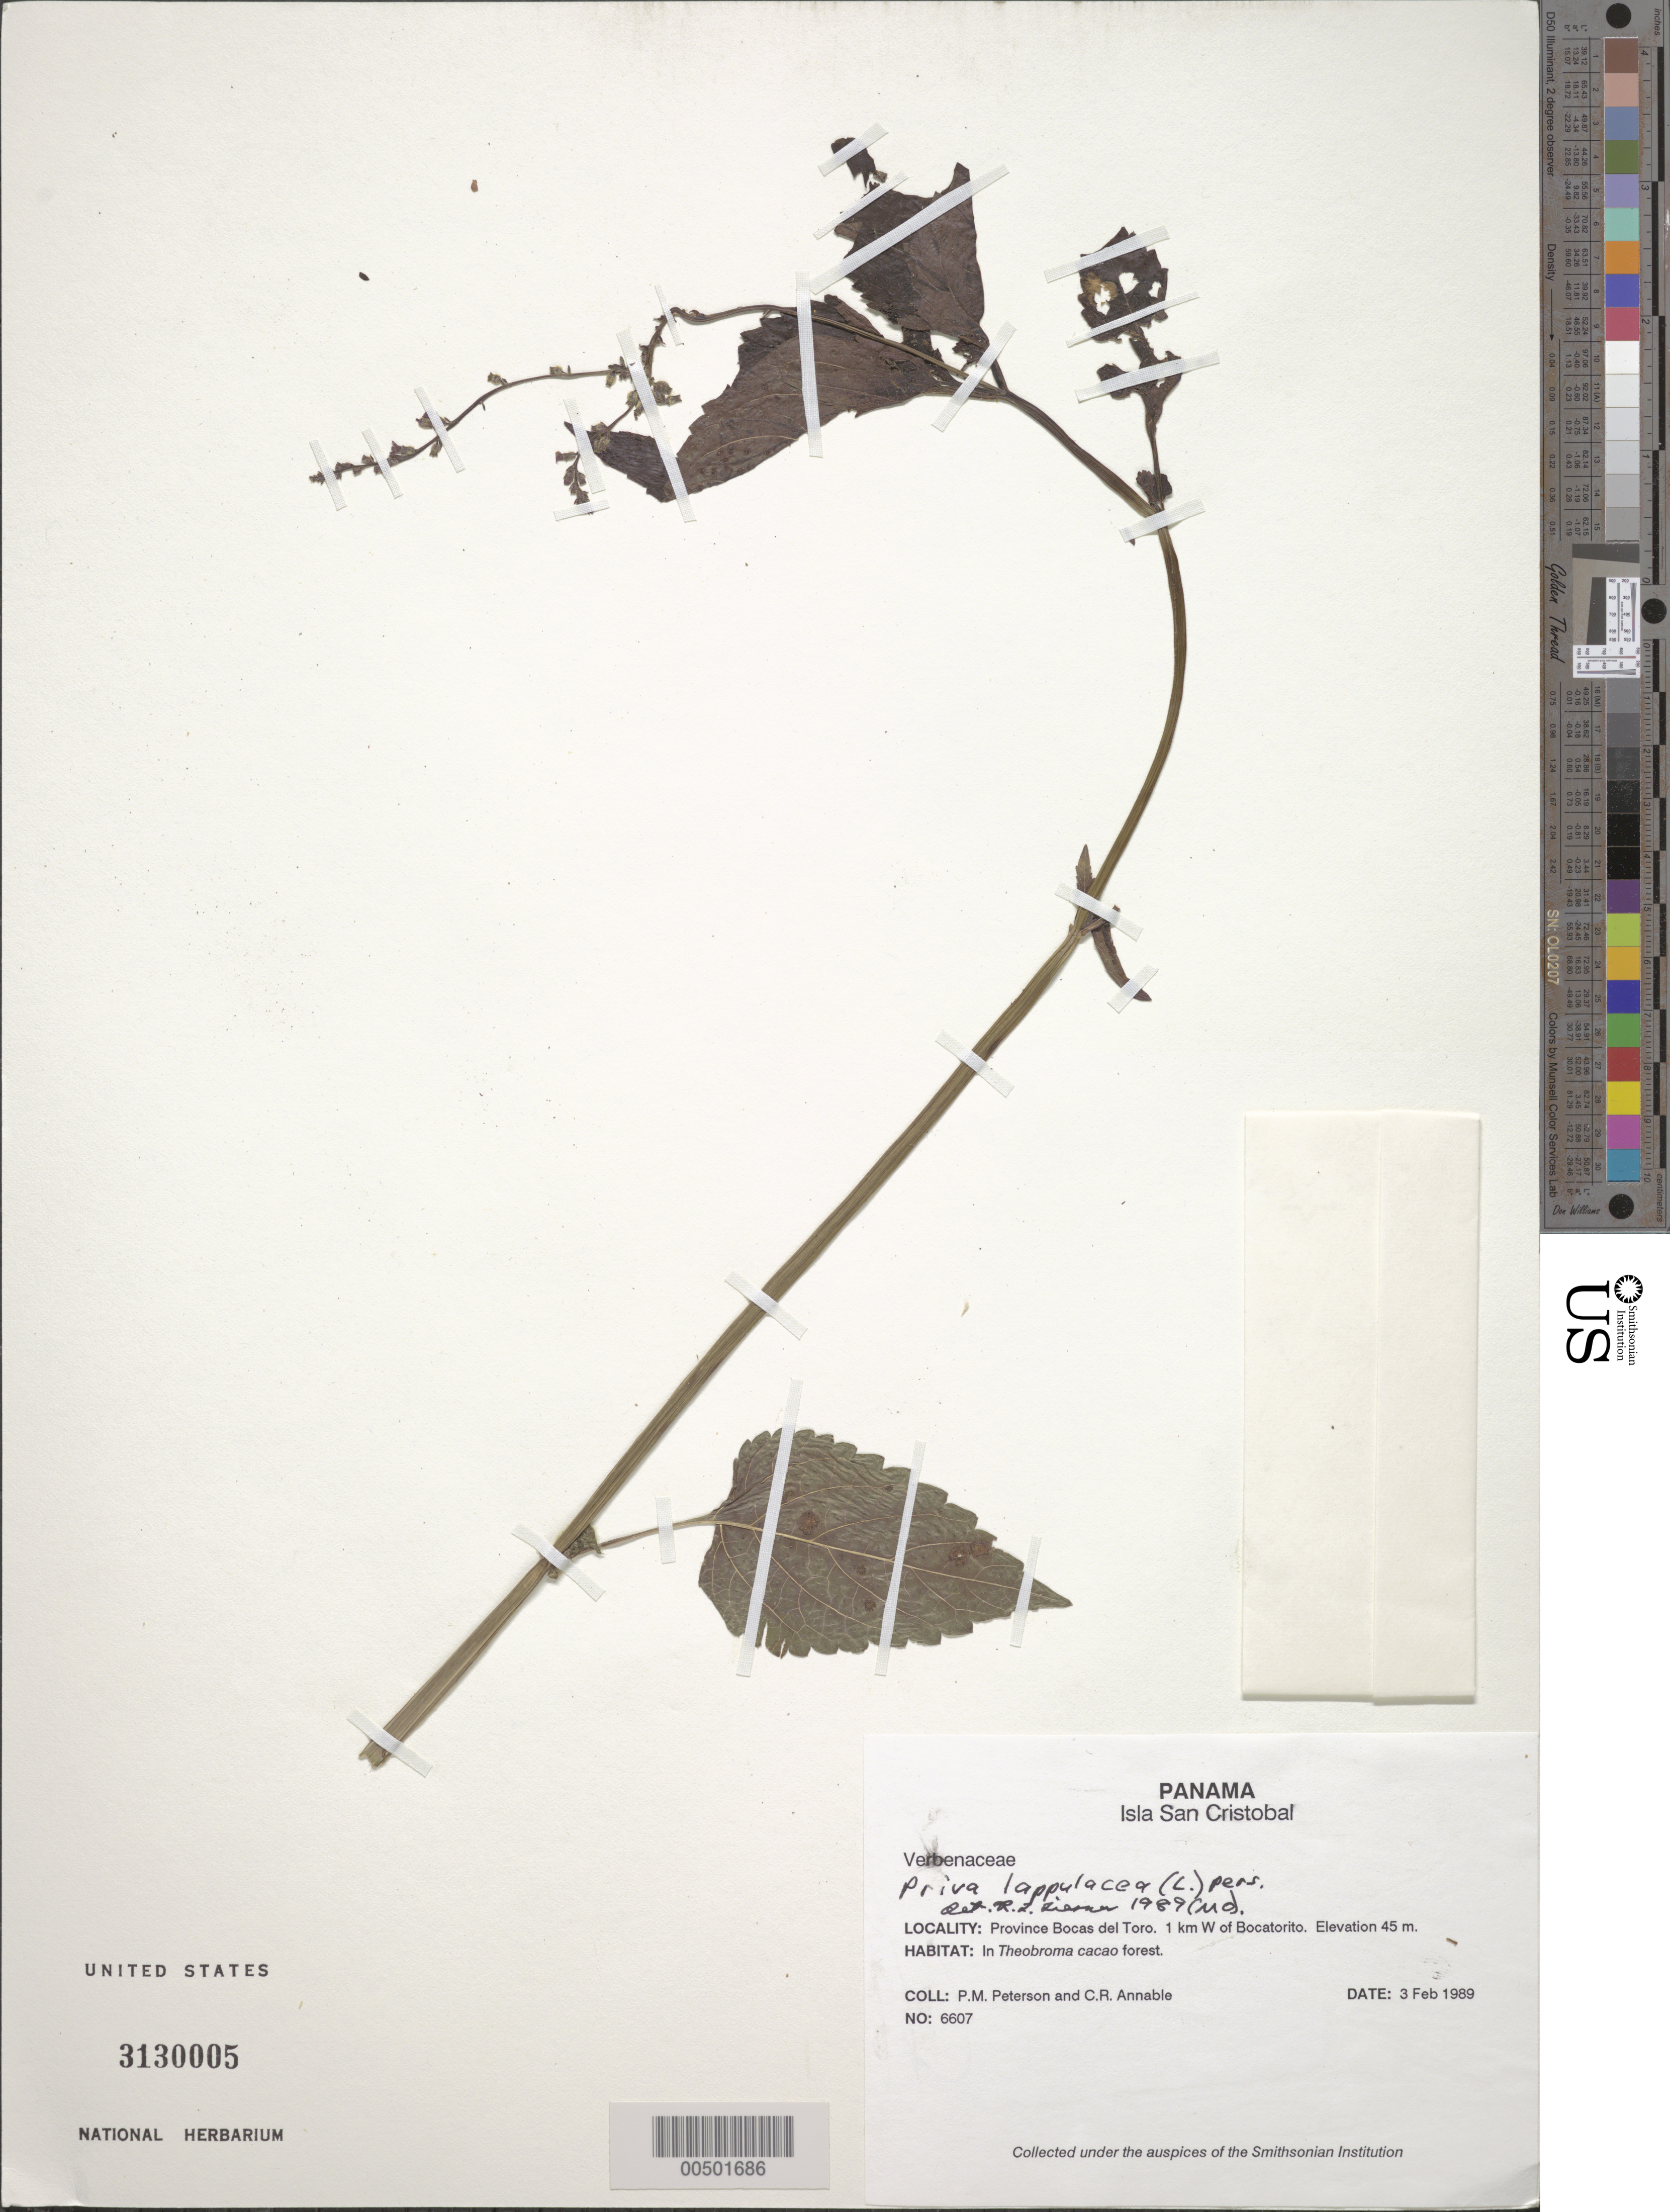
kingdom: Plantae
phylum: Tracheophyta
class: Magnoliopsida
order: Lamiales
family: Verbenaceae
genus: Priva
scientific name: Priva lappulacea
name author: L.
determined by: Liesner, R. L.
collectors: P. M. Peterson & C. R. Annable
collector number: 06607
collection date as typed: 03 Feb 1989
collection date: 1989-02-03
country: Panama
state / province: Bocas del Toro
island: San Cristóbal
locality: Isla San Cristobal, 1 km W ofBocaTorito.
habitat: In Theobroma cacao forest.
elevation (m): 45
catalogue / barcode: US 3130005